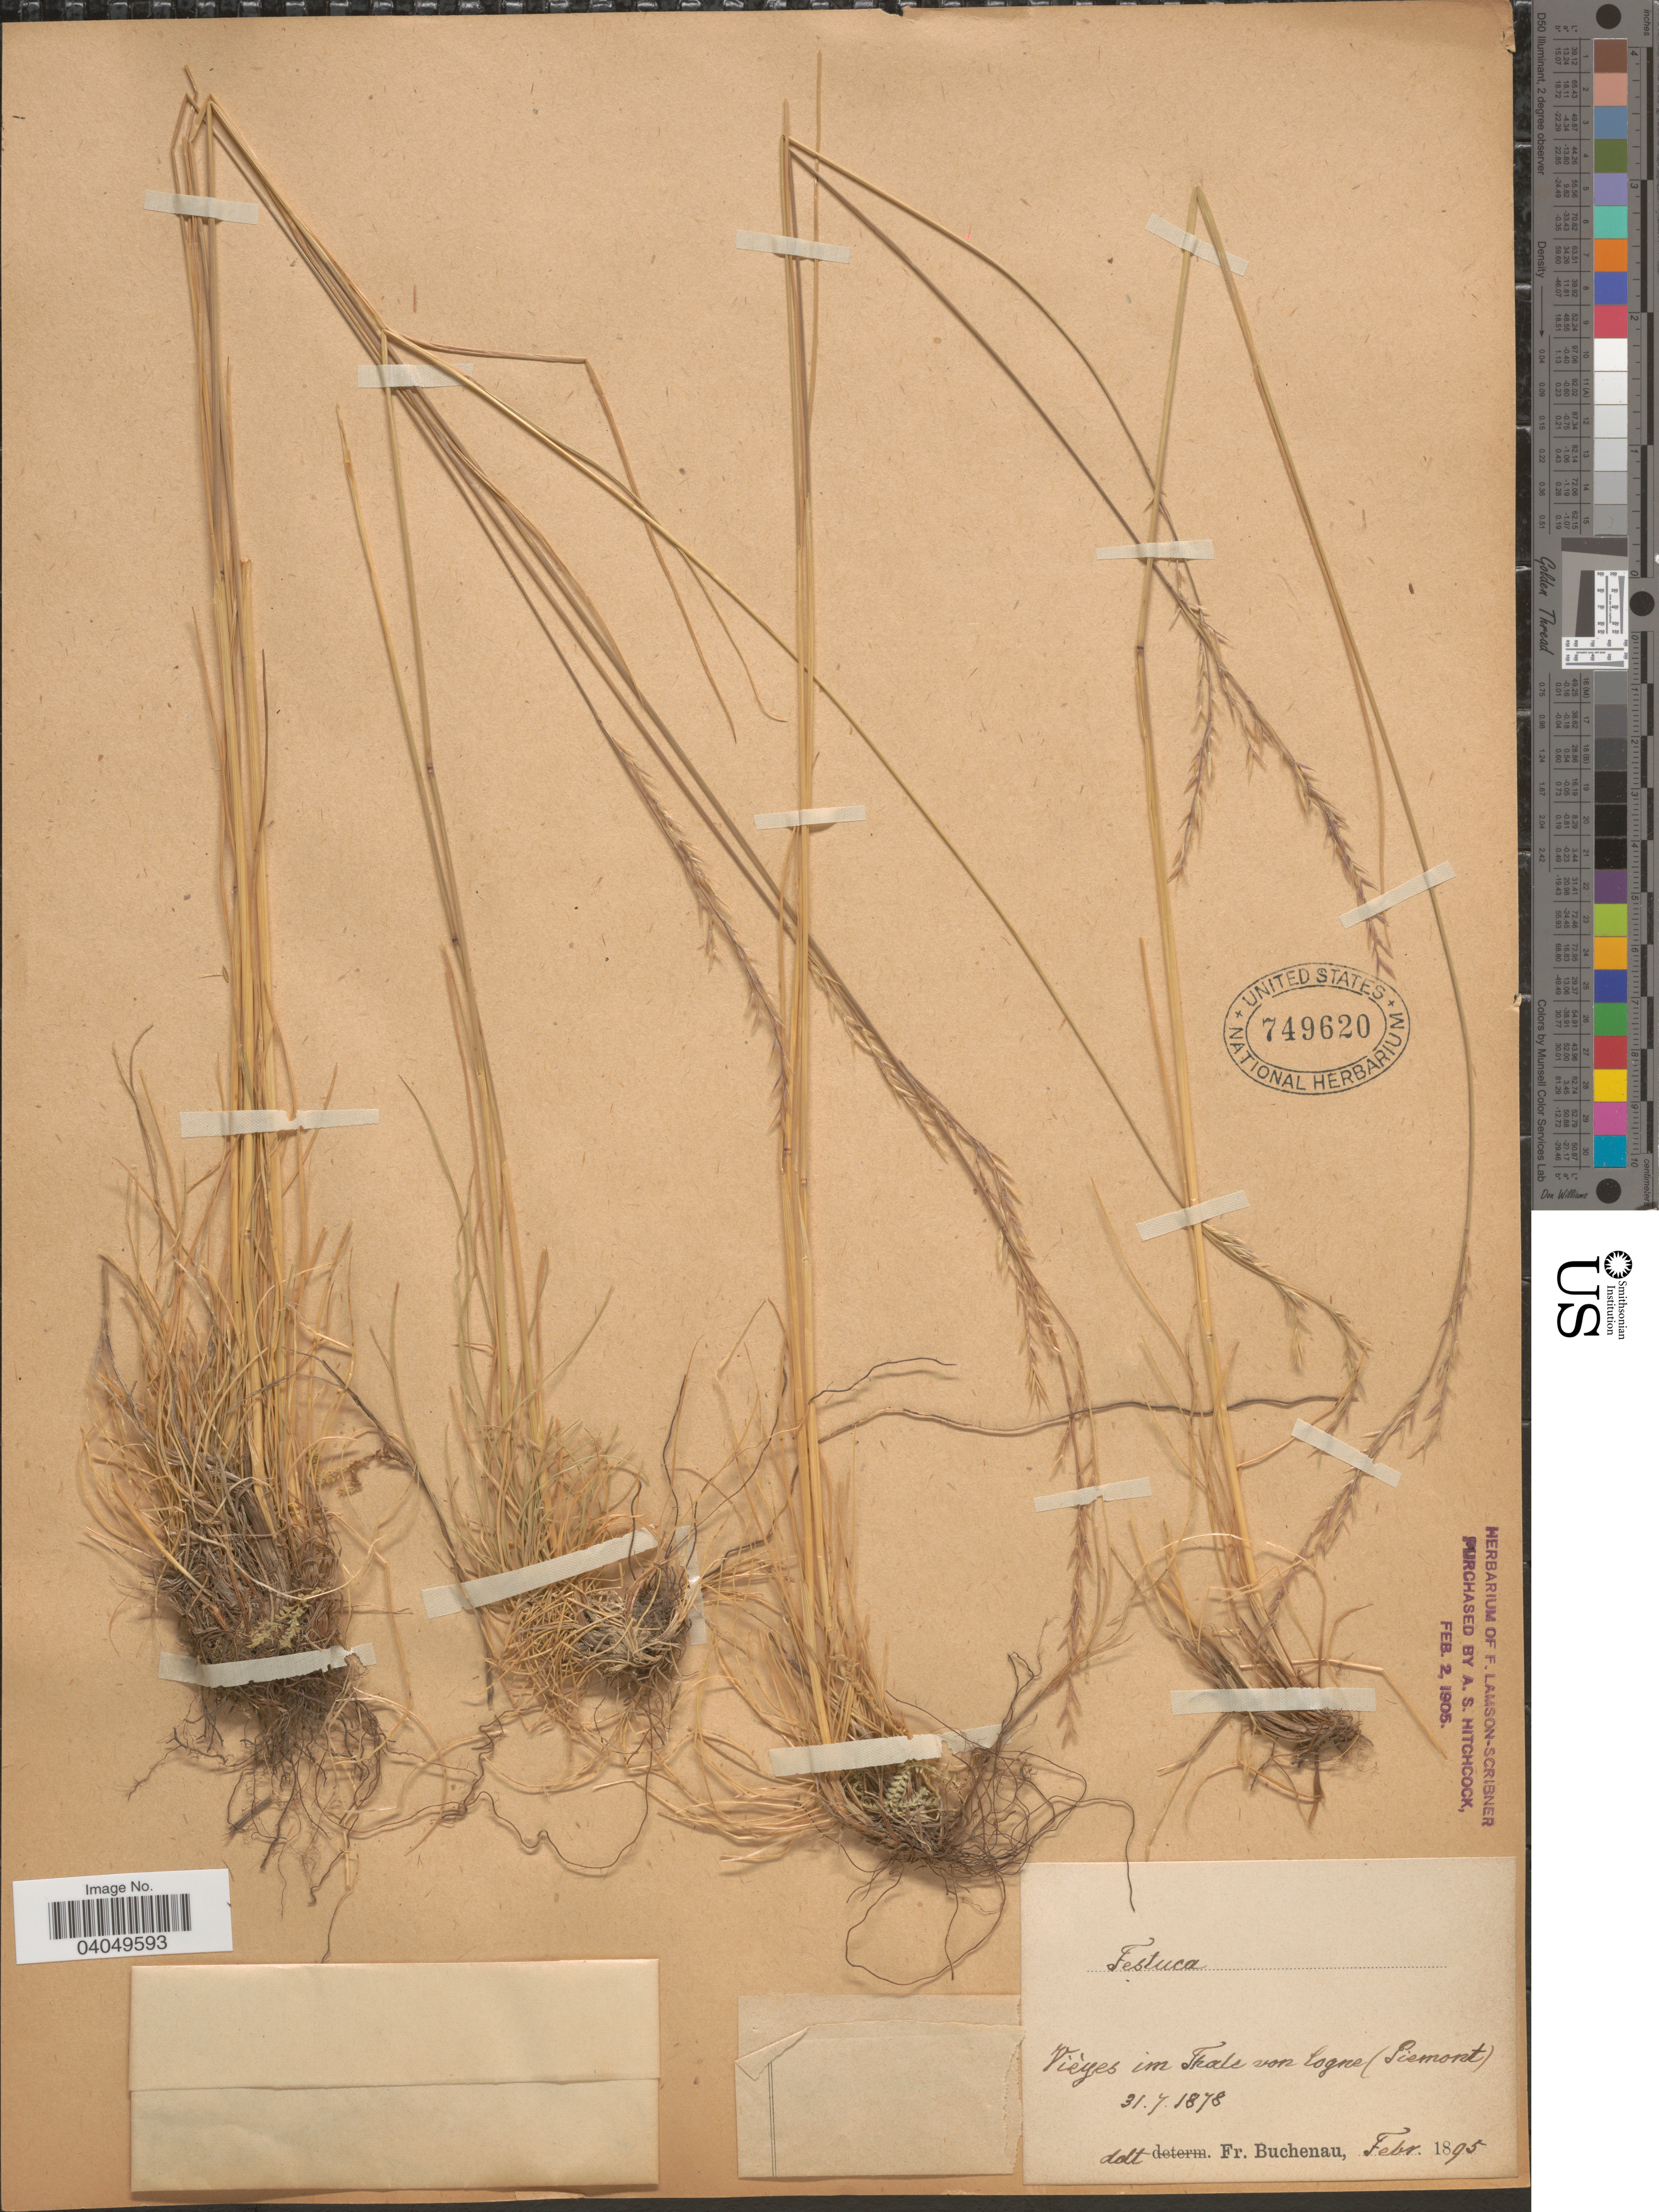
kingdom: Plantae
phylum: Tracheophyta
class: Liliopsida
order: Poales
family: Poaceae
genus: Festuca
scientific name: Festuca ovina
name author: L.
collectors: F. Buchenau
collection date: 1878-07-31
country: Italy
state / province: Piedmont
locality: Vièyes im Thale von logne (Piemont).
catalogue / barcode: US 749620